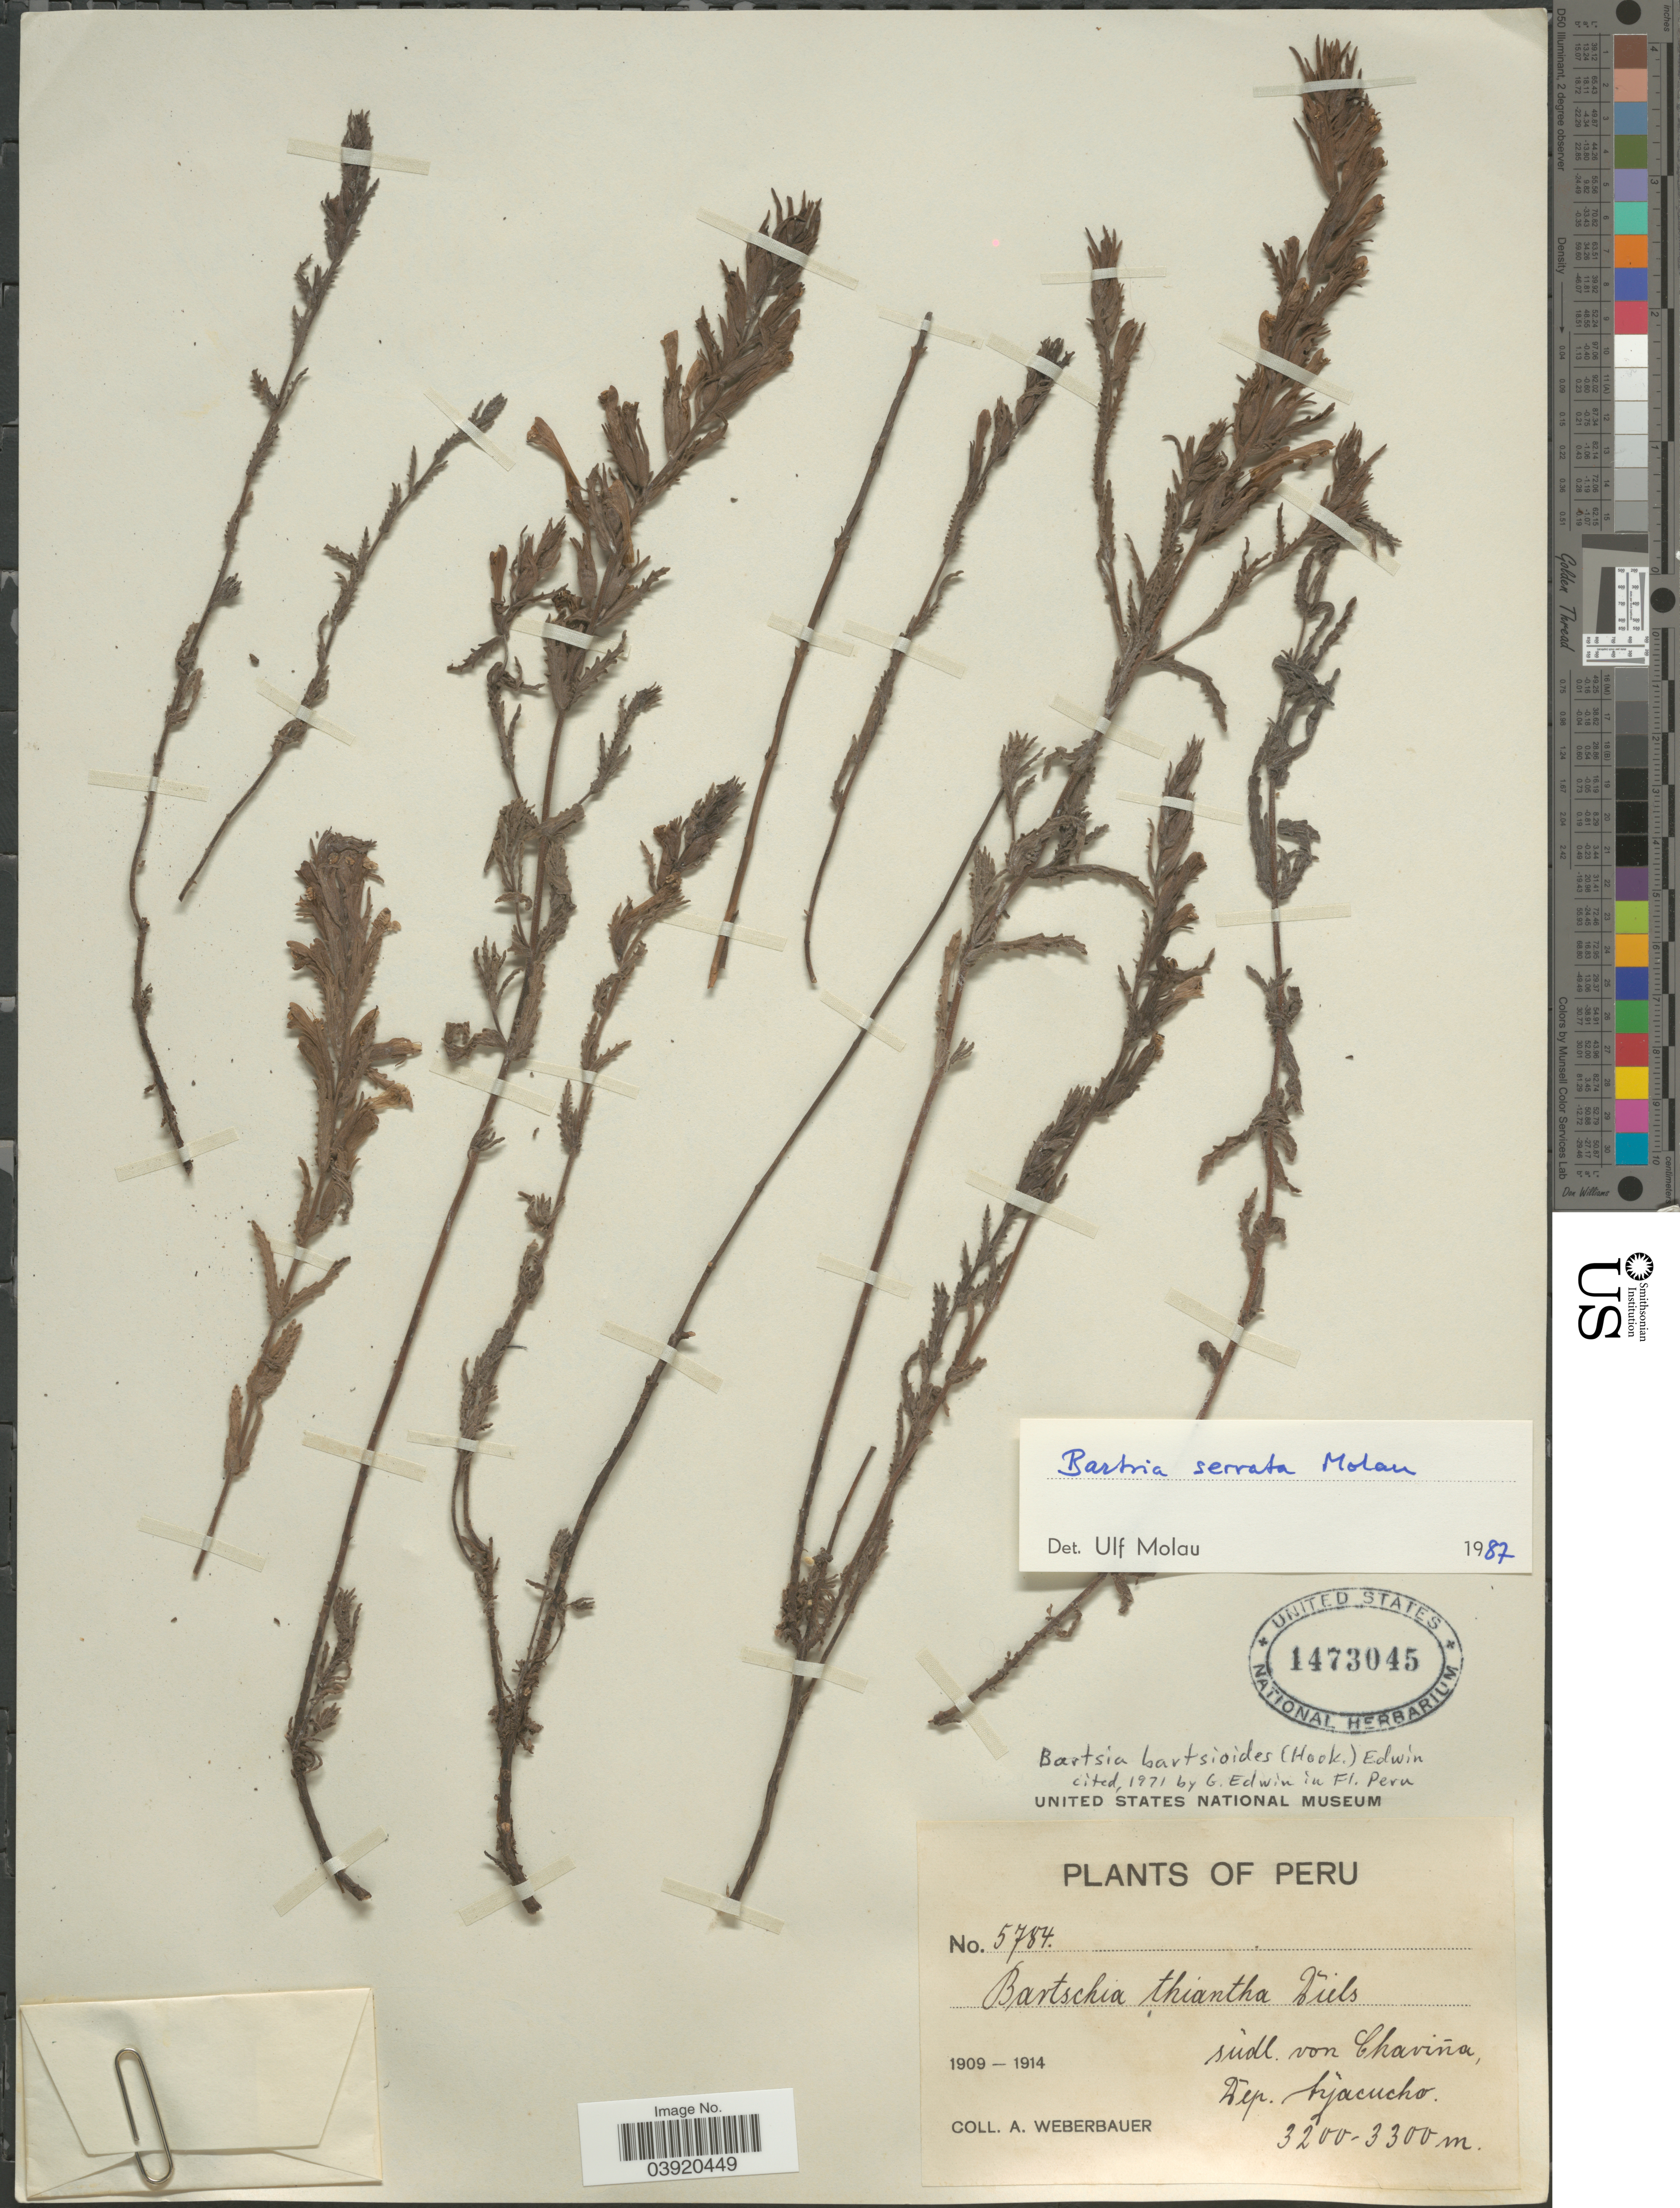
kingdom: Plantae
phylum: Tracheophyta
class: Magnoliopsida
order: Lamiales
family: Orobanchaceae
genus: Bartsia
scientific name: Bartsia serrata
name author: Molau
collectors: A. Weberbauer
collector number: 5784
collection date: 1909/1914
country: Peru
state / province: Ayacucho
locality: Südl. von Chaviṅa, Dèp, Ayàcucho.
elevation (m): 3200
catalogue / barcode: US 1473045